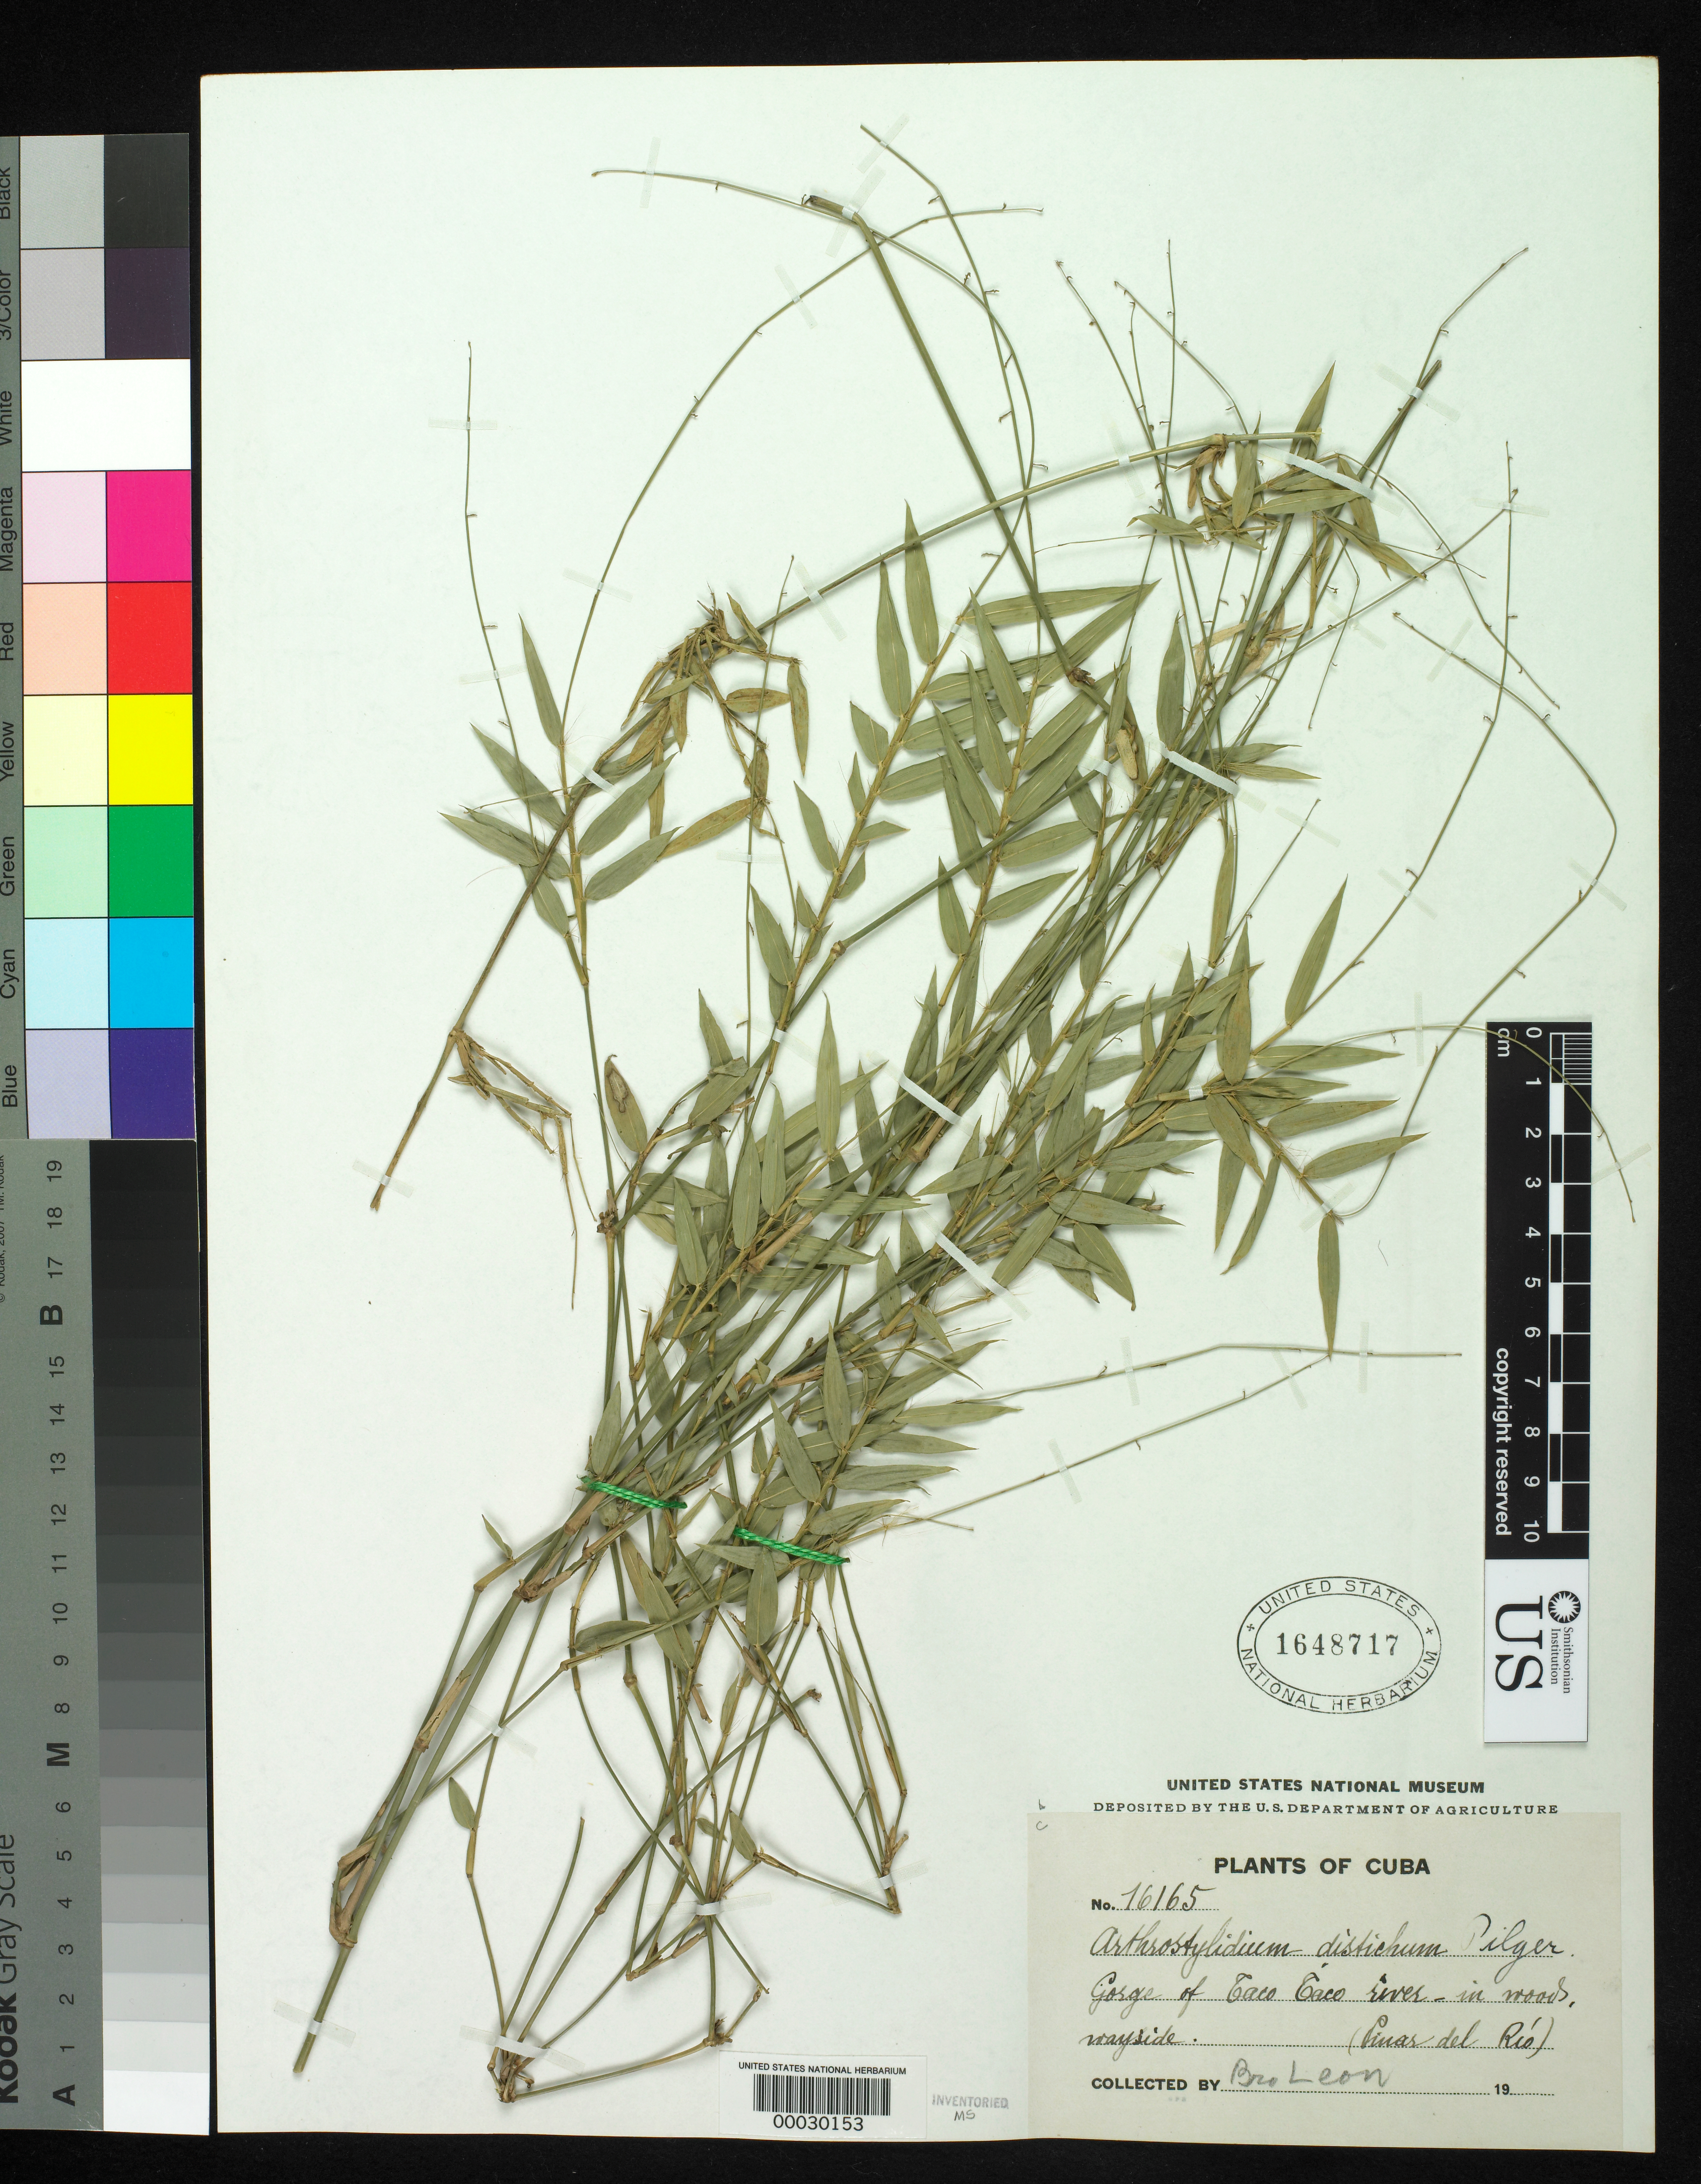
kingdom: Plantae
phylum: Tracheophyta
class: Liliopsida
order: Poales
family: Poaceae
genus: Arthrostylidium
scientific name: Arthrostylidium distichum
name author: Pilg. in Urb.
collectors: Bro. León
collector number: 16165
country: Cuba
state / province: Pinar del Río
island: Greater Antilles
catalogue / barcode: US 1648717